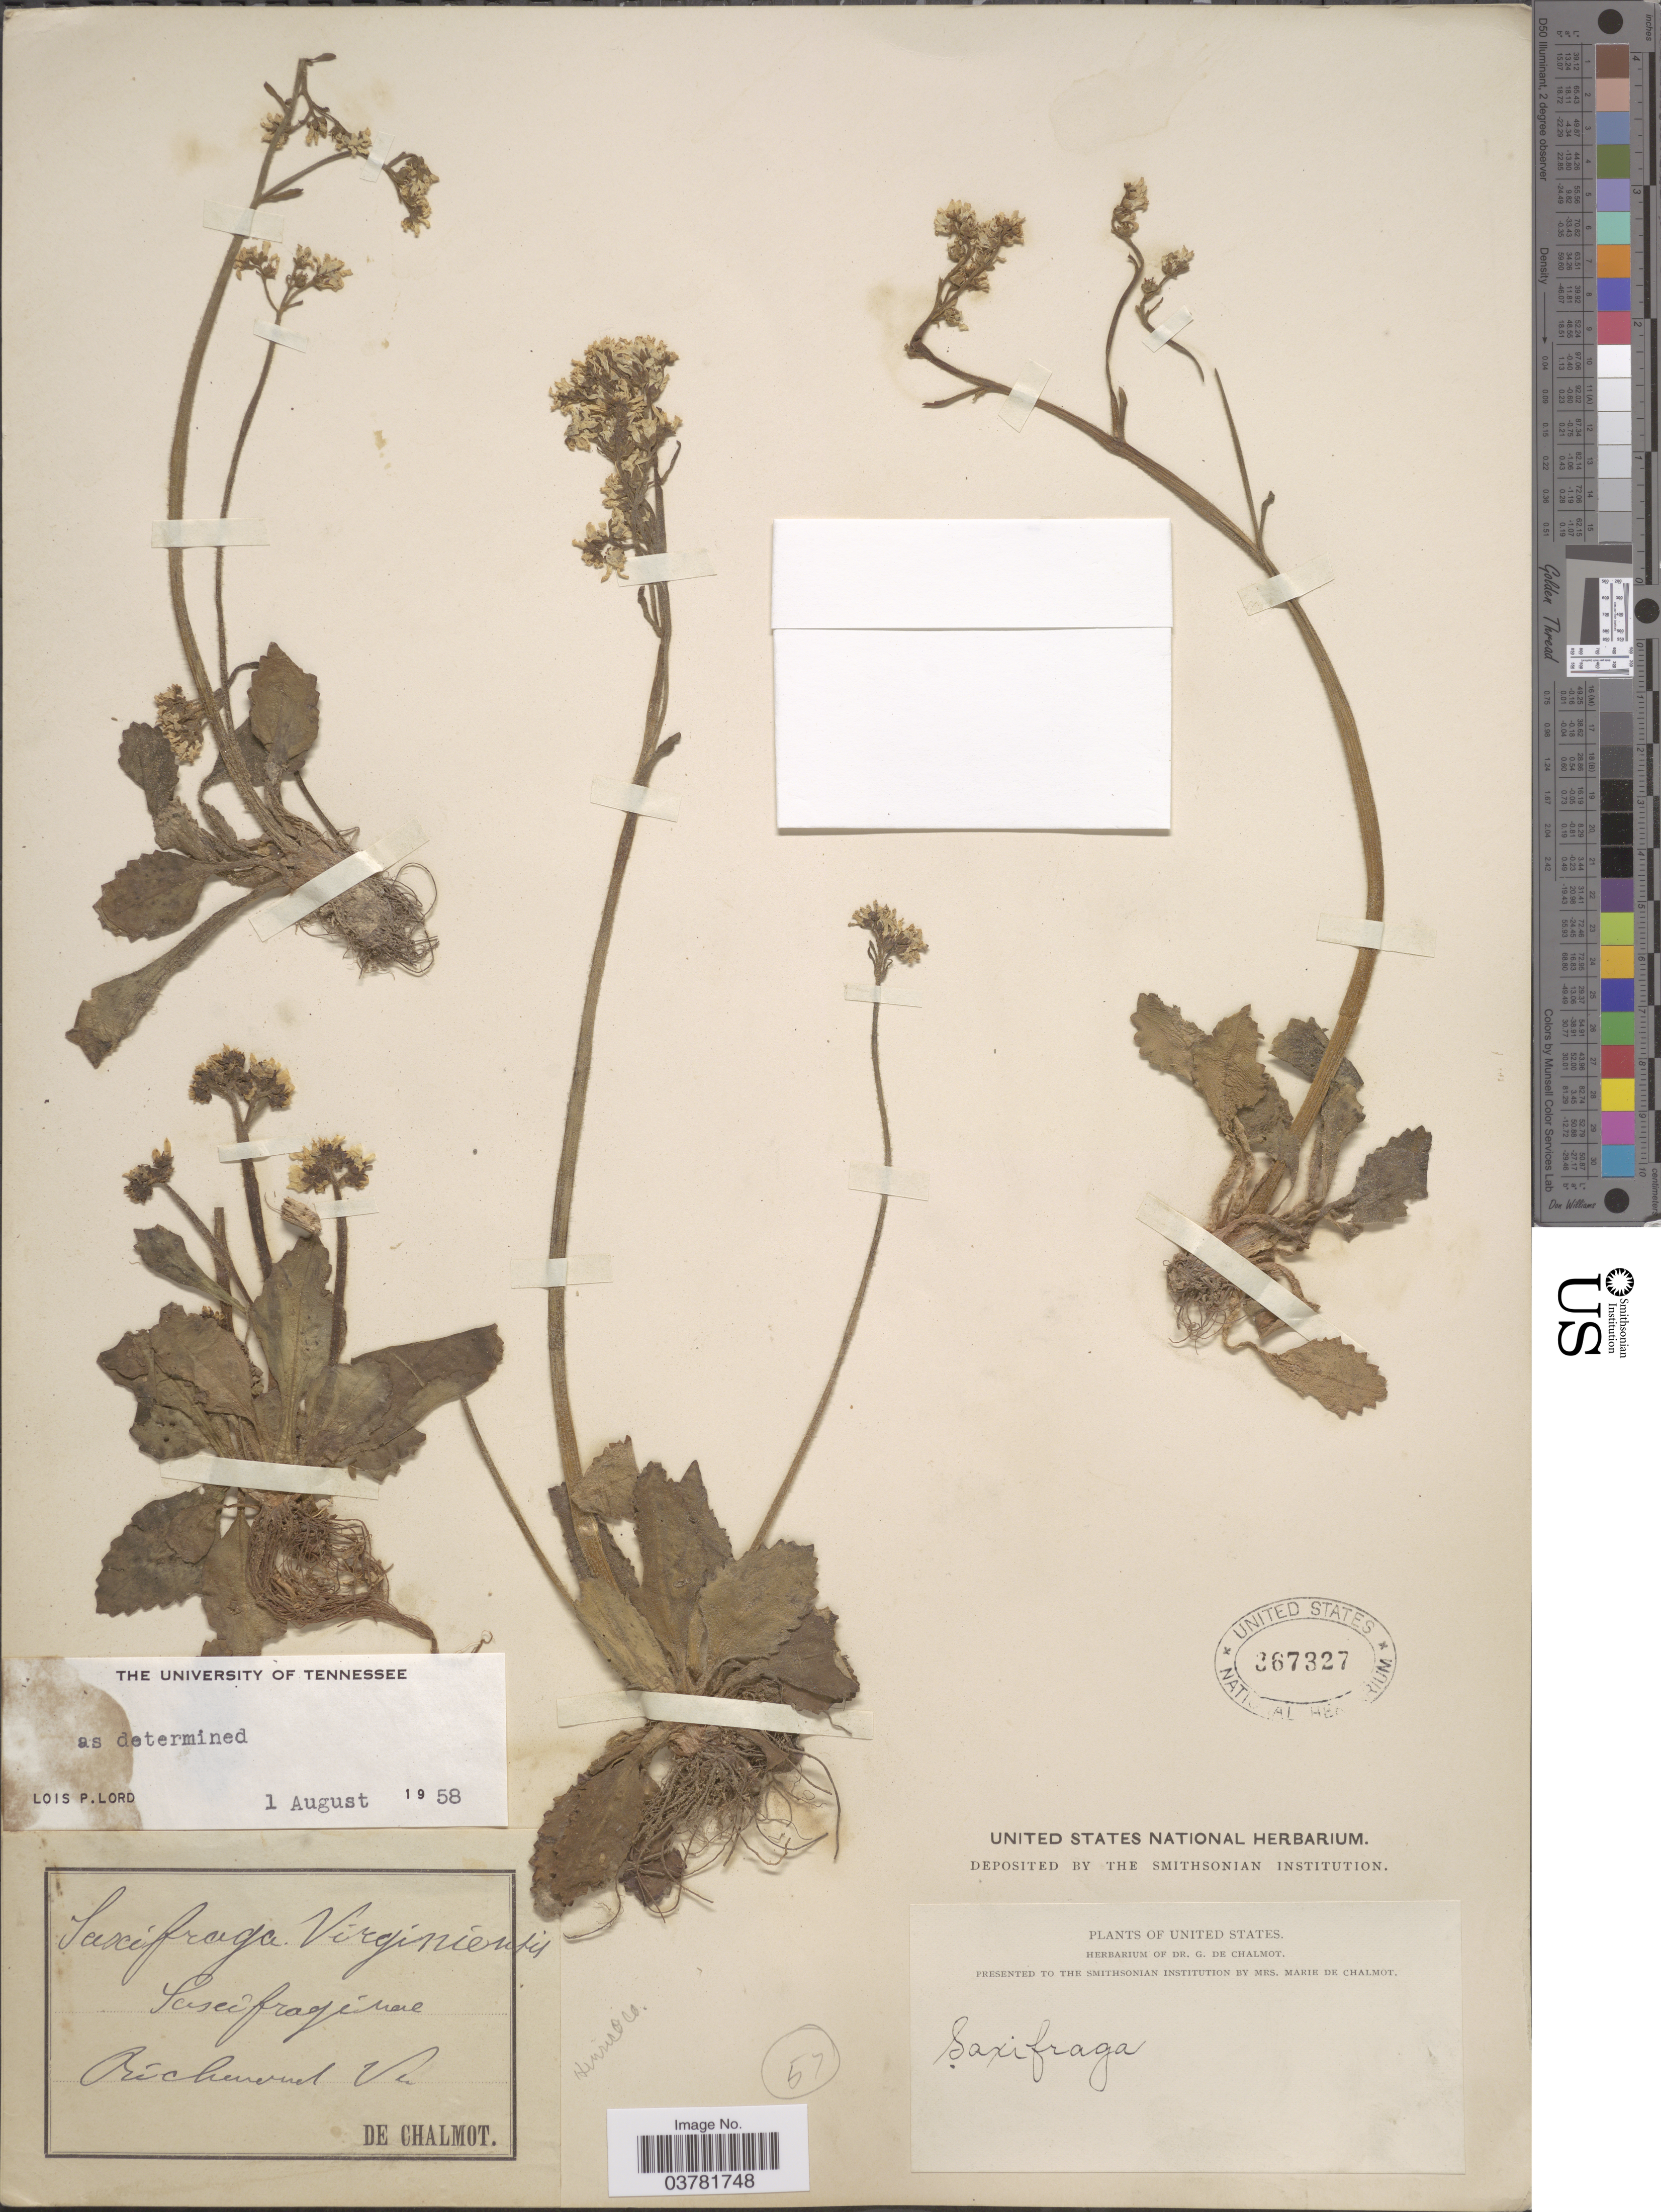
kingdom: Plantae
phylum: Tracheophyta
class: Magnoliopsida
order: Saxifragales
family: Saxifragaceae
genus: Micranthes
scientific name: Micranthes virginiensis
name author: (Michx.) Small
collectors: G. de Chalmot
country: United States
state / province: Virginia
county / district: City of Richmond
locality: Richmond. Henrico Co.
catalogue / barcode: US 367327